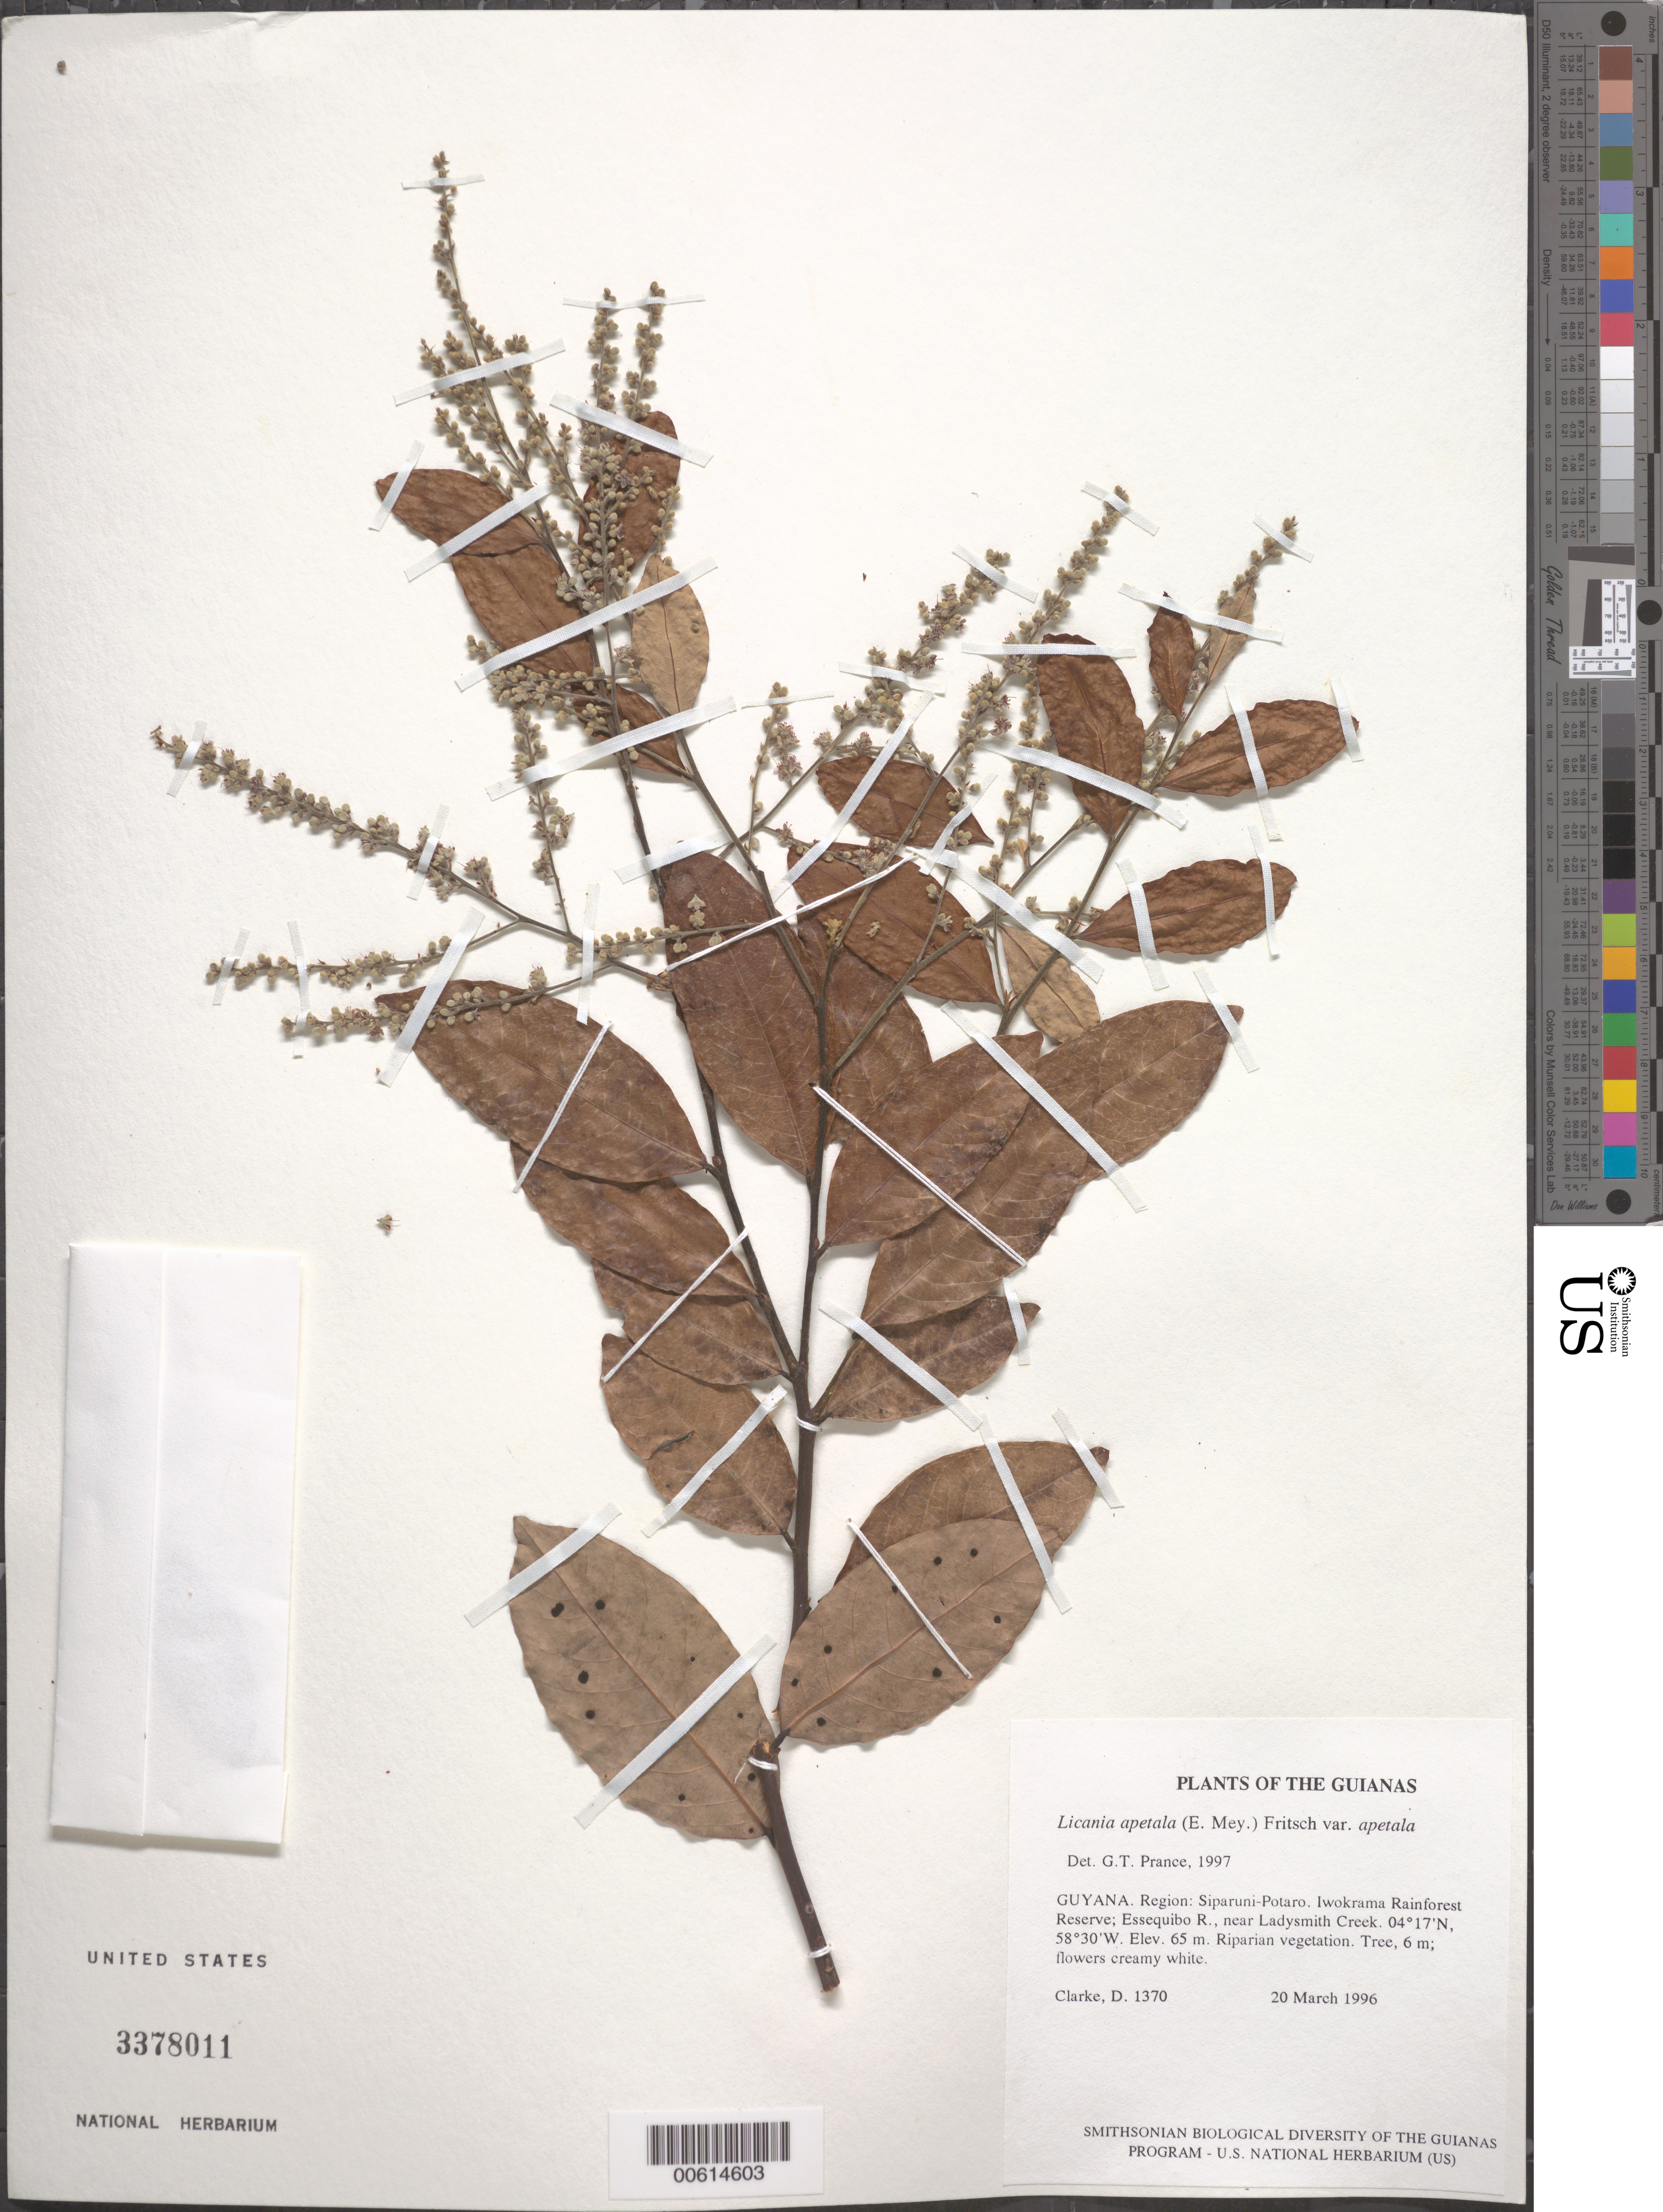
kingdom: Plantae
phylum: Tracheophyta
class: Magnoliopsida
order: Malpighiales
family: Chrysobalanaceae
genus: Leptobalanus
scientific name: Leptobalanus apetalus var. apetalus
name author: (E. Mey.) Sothers & Prance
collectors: H. D. Clarke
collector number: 1370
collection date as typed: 20 March 1996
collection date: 1996-03-20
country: Guyana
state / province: Potaro-Siparuni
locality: Iwokrama Rainforest Reserve; Essequibo R., near Ladysmith Creek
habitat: Riparian vegetation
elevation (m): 65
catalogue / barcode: US 3378011